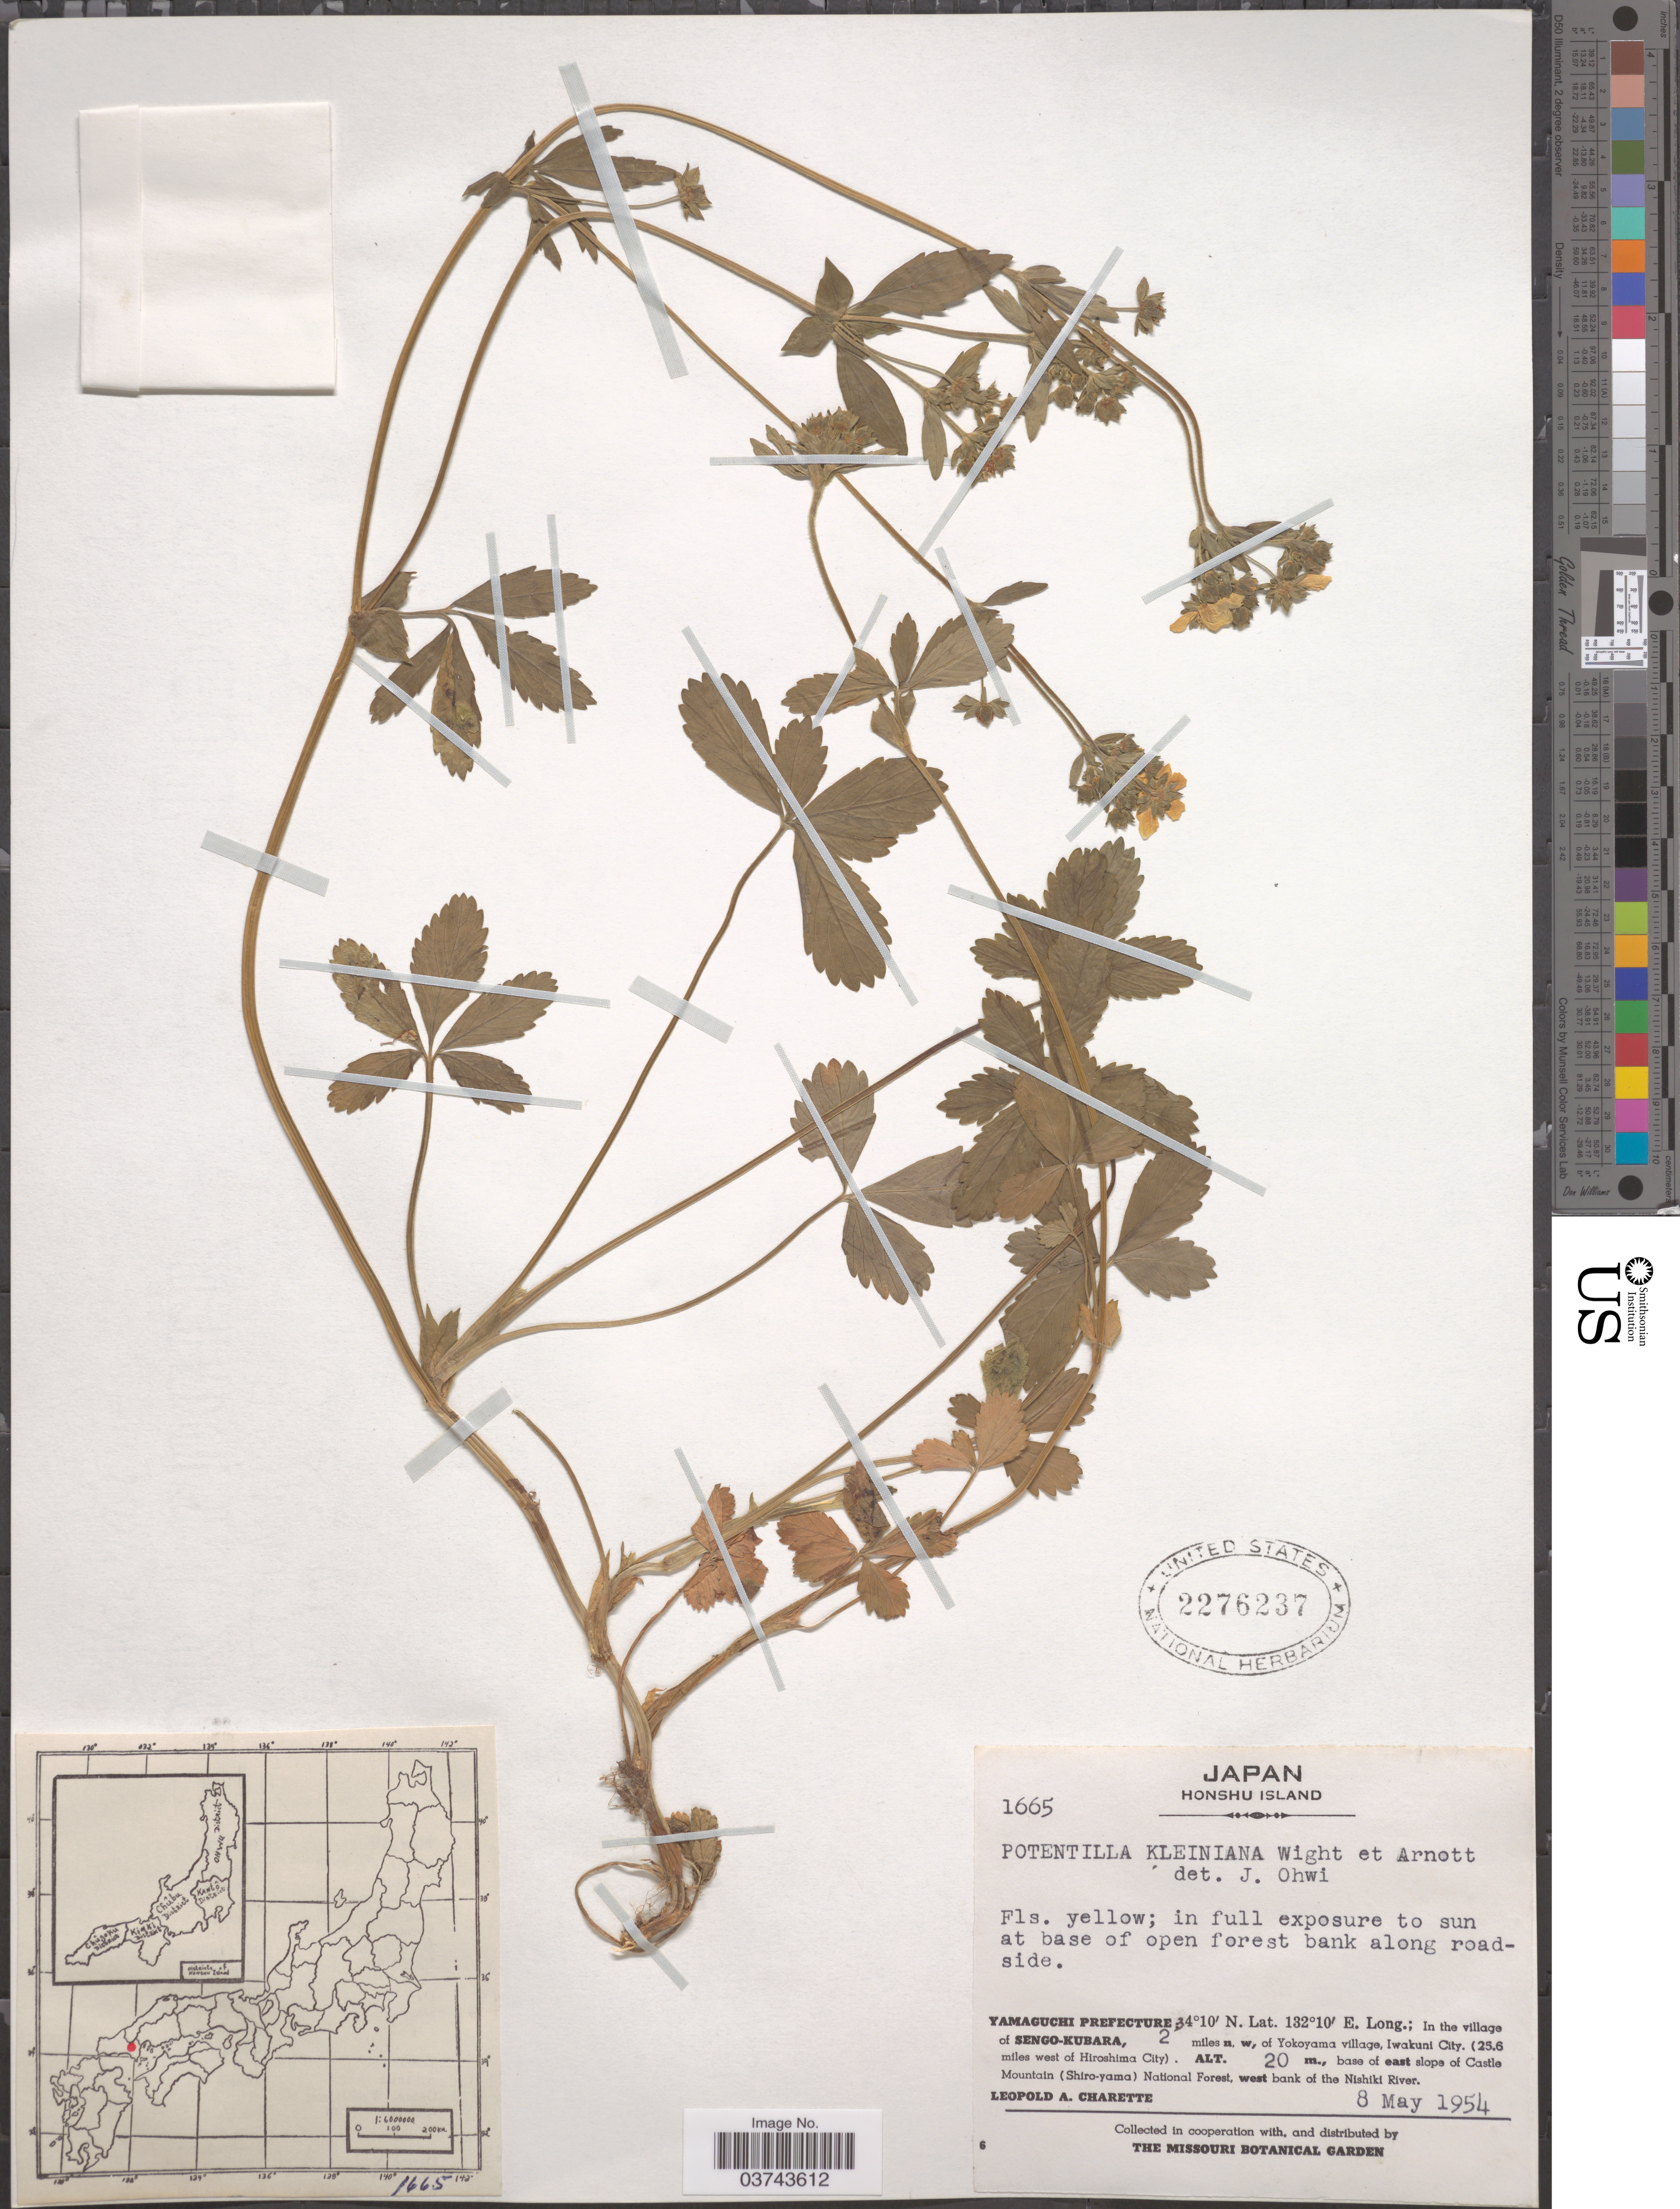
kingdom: Plantae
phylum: Tracheophyta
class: Magnoliopsida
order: Rosales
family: Rosaceae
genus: Potentilla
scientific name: Potentilla kleiniana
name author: Wight & Arn.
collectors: L. A. Charette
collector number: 1665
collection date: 1954-05-08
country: Japan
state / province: Yamaguti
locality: Honshu Island. Yamaguchi Prefecture. In the village of Sengo-Kubara, 2 miles n. w, of Yokoyama village, Iwakuni City. (25.6 miles west of Hiroshima City). Base of east slope of Castle Mountain (Shiro-yama) National Forest, west bank of the Nishiki River.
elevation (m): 20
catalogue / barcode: US 2276237